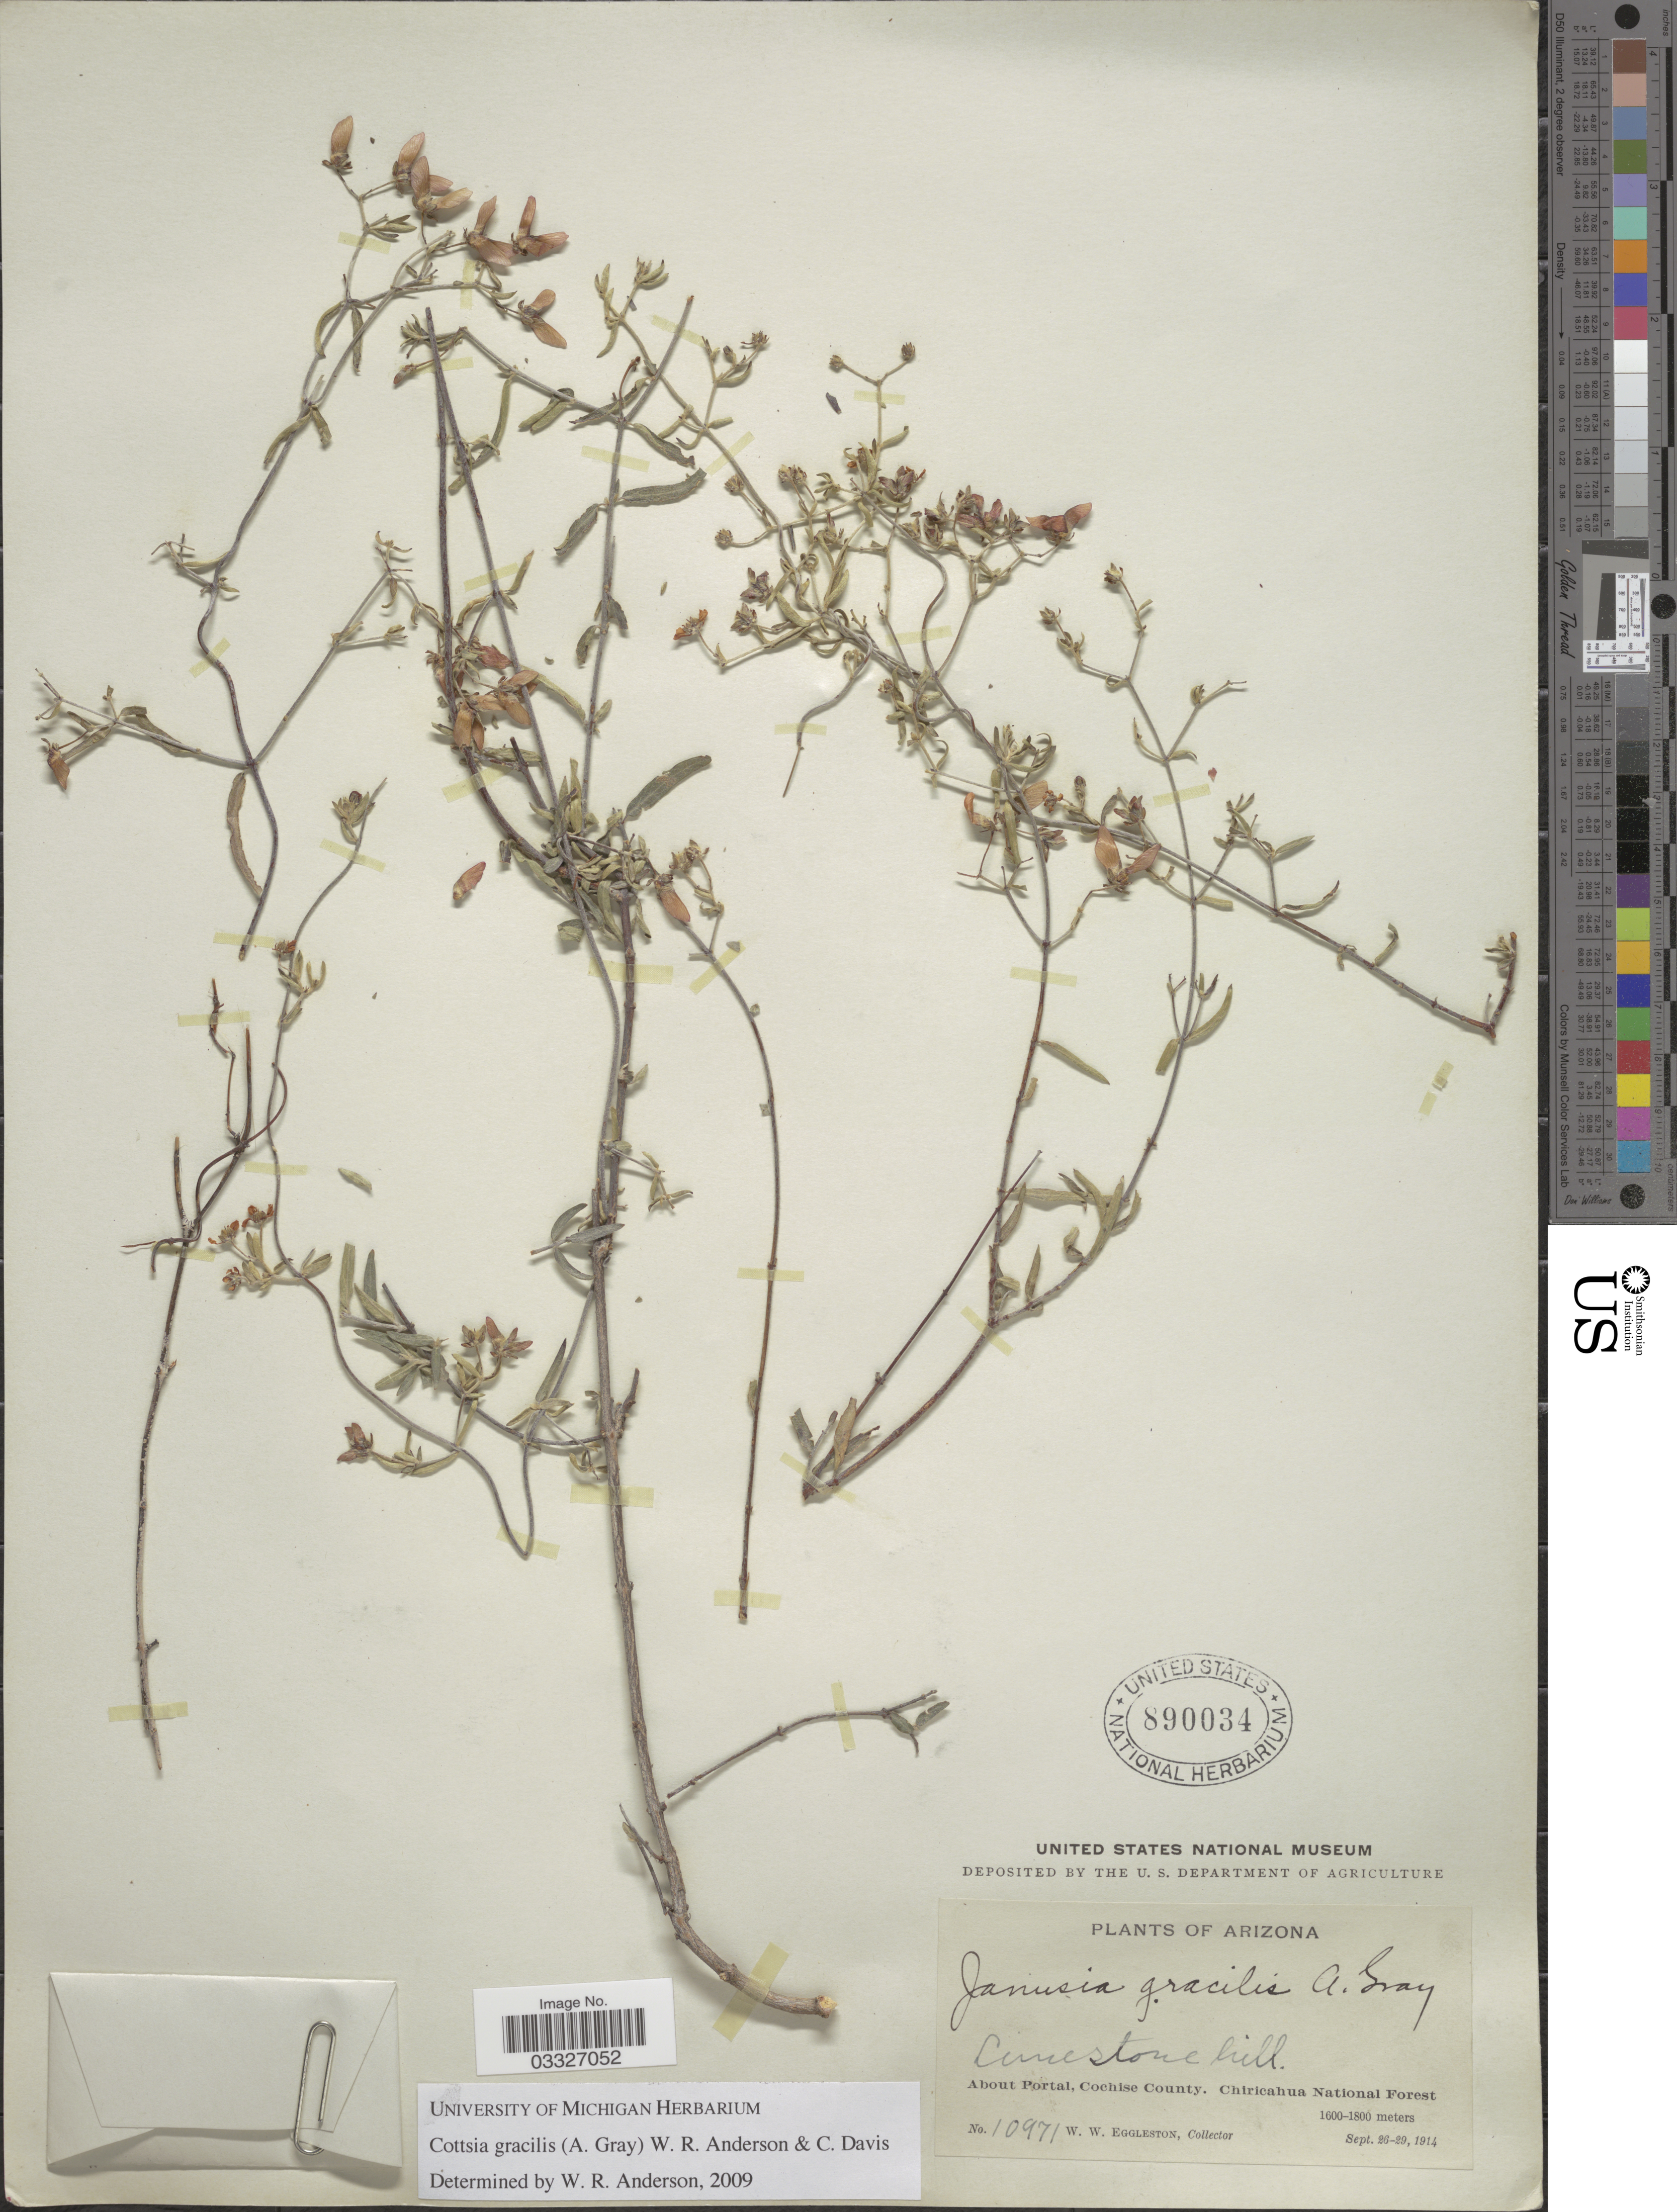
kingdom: Plantae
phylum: Tracheophyta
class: Magnoliopsida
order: Malpighiales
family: Malpighiaceae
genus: Cottsia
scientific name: Cottsia gracilis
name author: (A. Gray) W.R. Anderson & C. Davis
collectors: W. W. Eggleston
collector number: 10971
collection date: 1914-09-26/1914-09-29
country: United States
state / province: Arizona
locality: About Portal, Cochise County, Chiricahua National Forest.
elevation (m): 1600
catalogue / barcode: US 890034